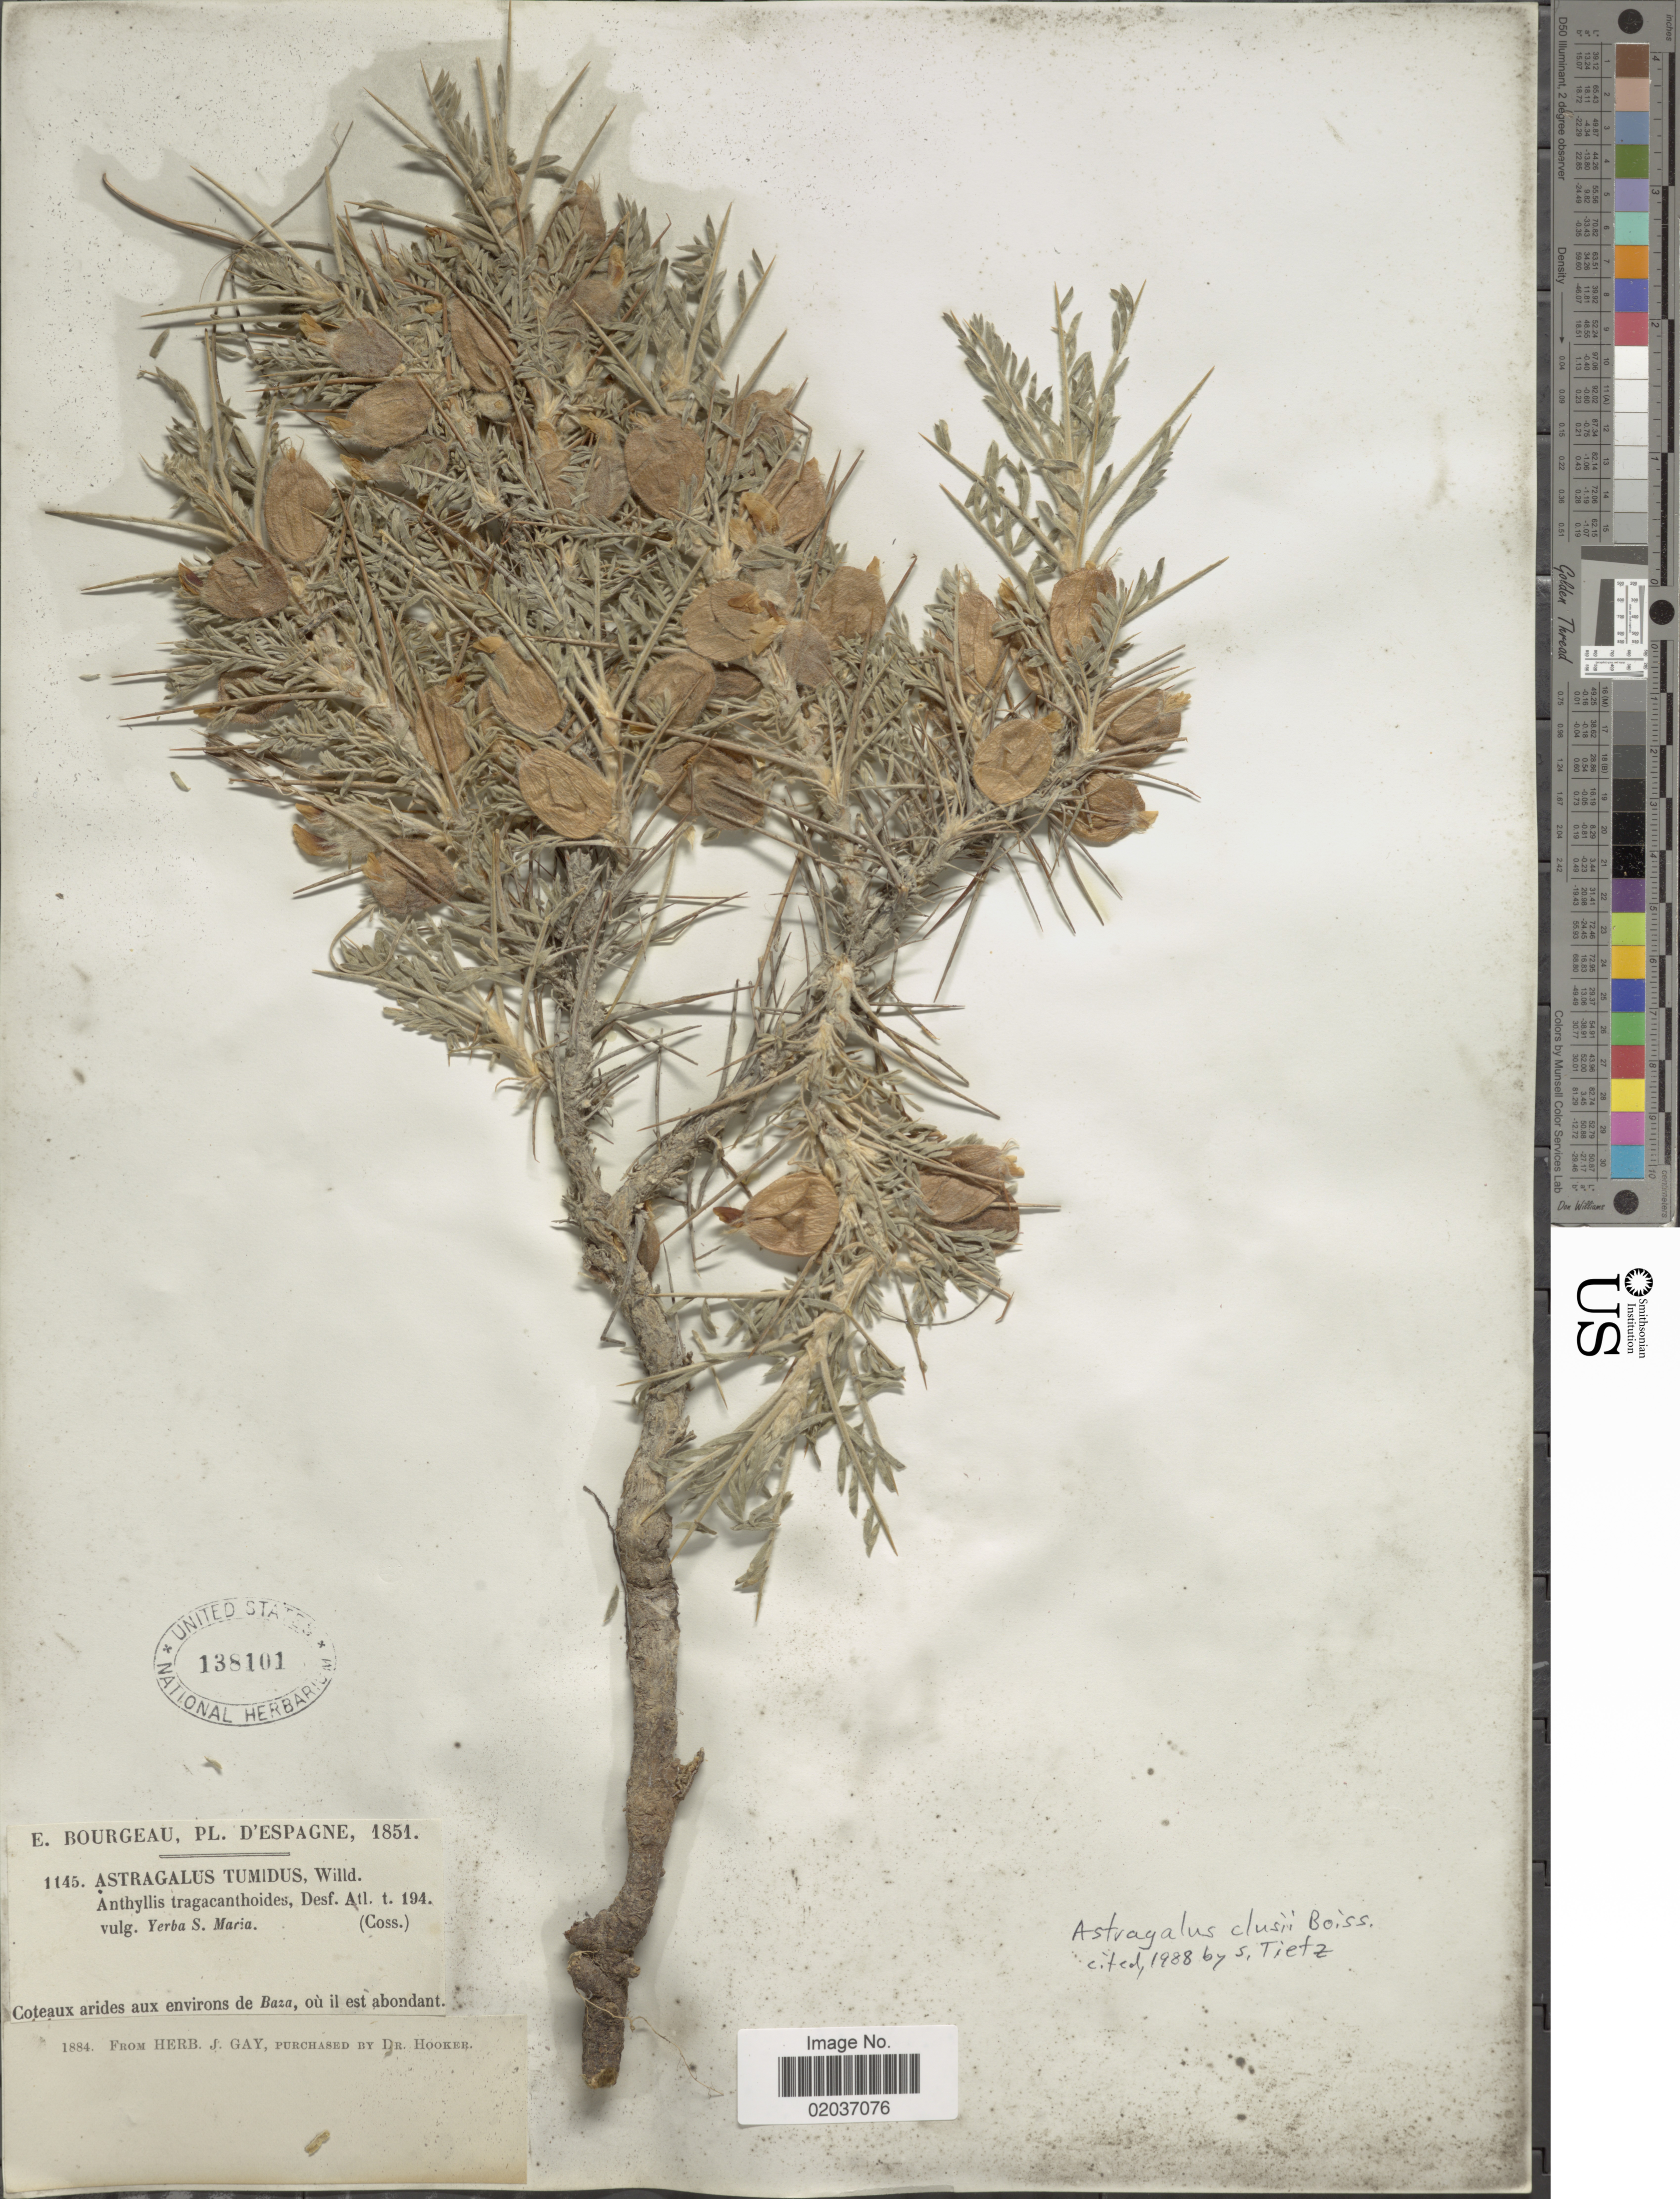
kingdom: Plantae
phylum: Tracheophyta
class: Magnoliopsida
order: Fabales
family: Fabaceae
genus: Astragalus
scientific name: Astragalus clusii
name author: Boiss.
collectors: E. Bourgeau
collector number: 1145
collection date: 1851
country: Spain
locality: Environs de Baza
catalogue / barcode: US 138101